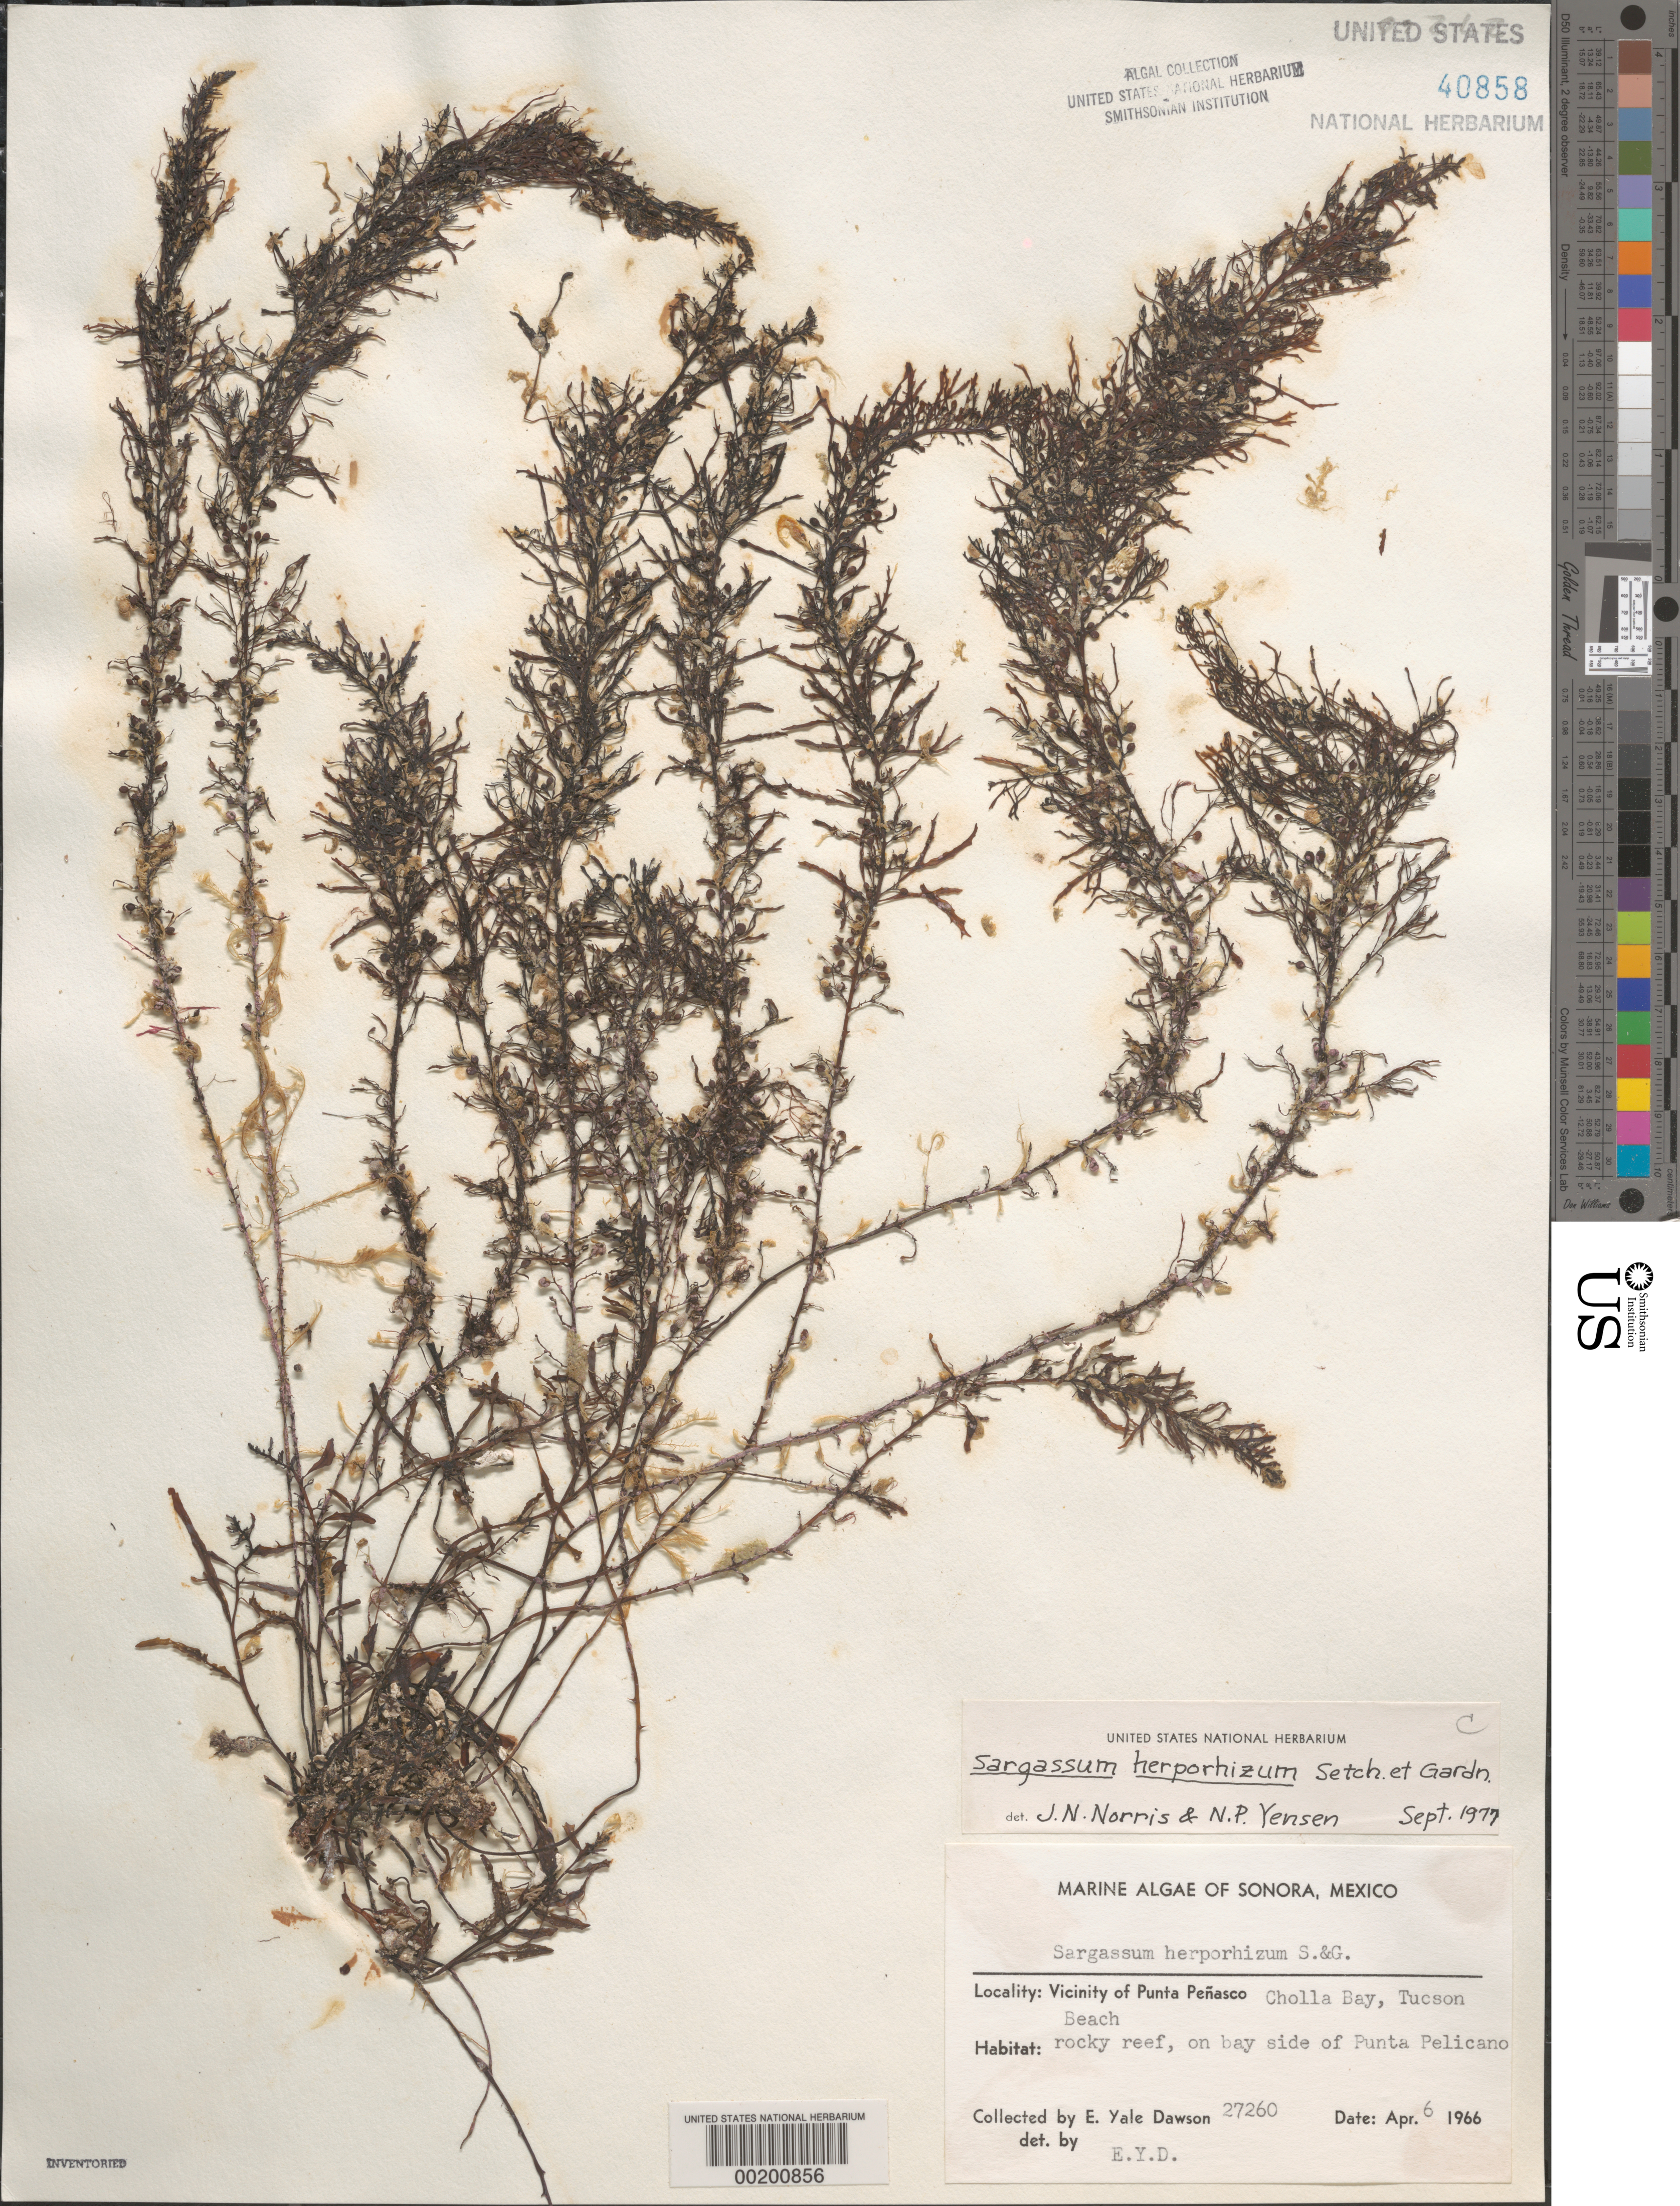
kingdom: Chromista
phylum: Ochrophyta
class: Phaeophyceae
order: Fucales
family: Sargassaceae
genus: Sargassum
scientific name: Sargassum herporhizum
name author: Setch. & N.L. Gardner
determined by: Norris, J. N.; Yensen, N. P.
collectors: E. Y. Dawson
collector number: EYD 27260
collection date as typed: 06 Apr 1966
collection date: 1966-04-06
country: Mexico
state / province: Sonora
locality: Cholla Bay, Tucson Beach, Punta Pelicano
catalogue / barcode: US 40858